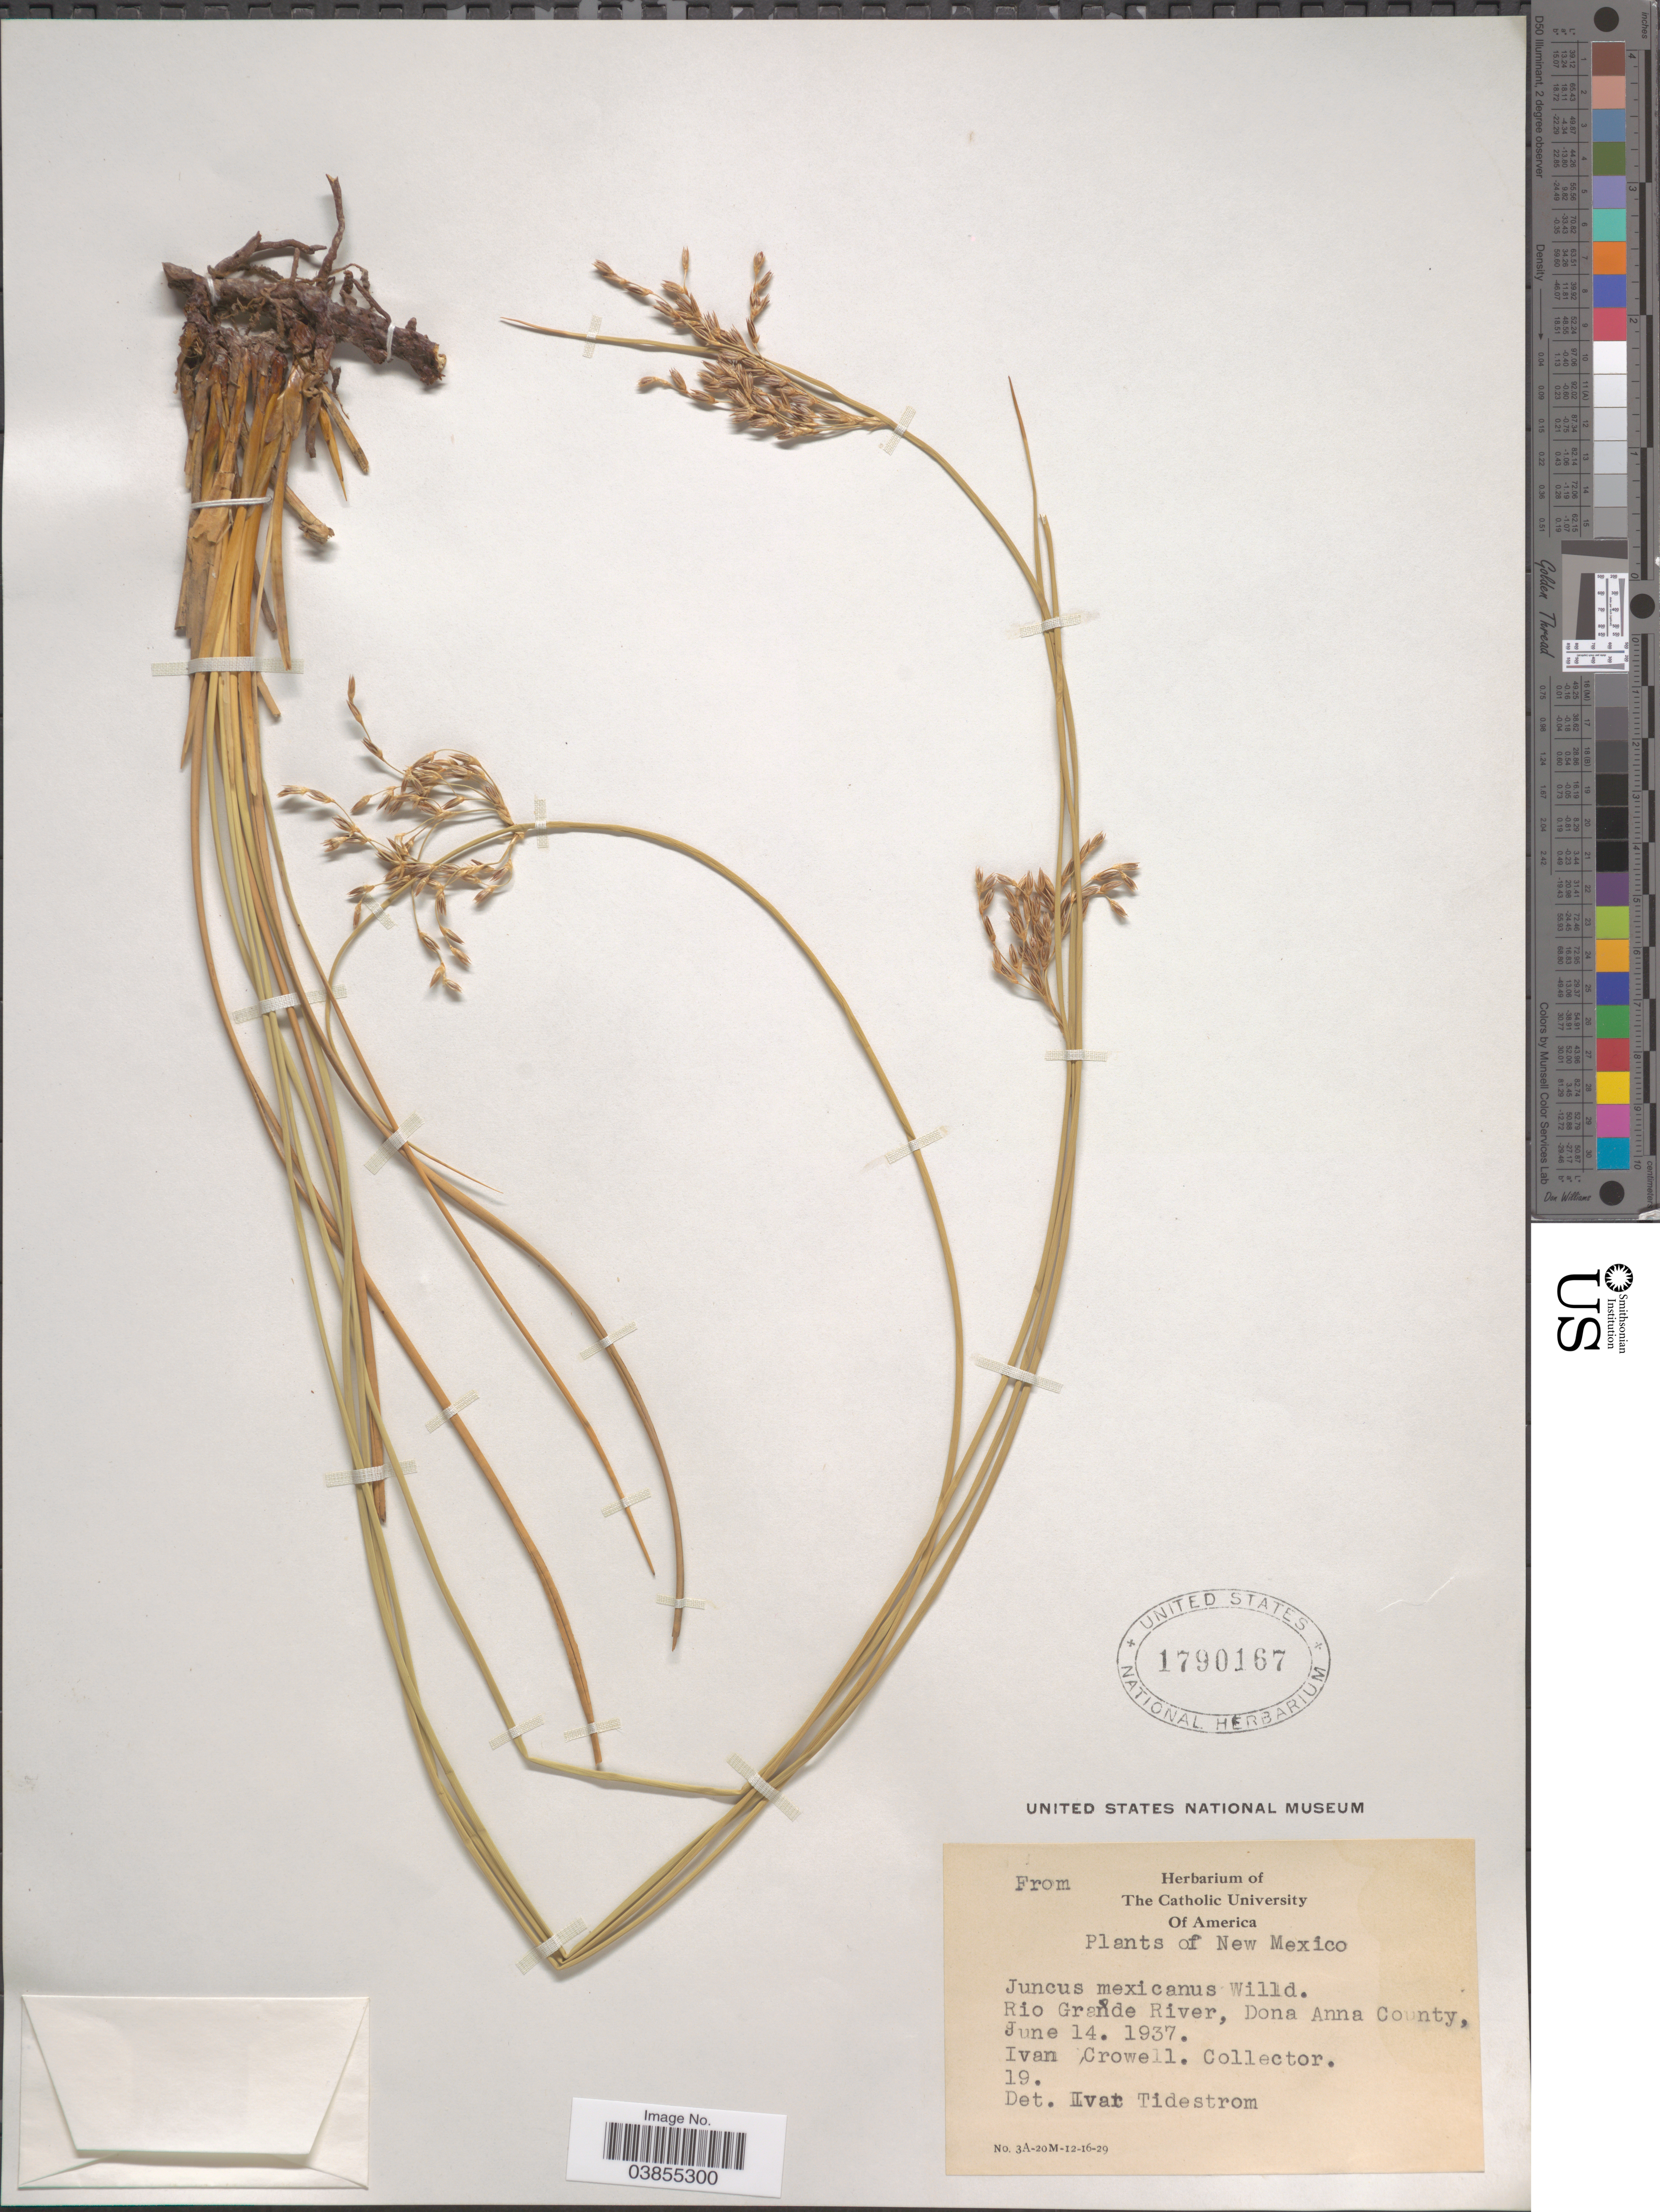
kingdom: Plantae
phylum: Tracheophyta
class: Liliopsida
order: Poales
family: Juncaceae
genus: Juncus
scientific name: Juncus mexicanus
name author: Willd. ex Schult. & Schult. f.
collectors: I. Crowell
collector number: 19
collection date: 1937-06-14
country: United States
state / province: New Mexico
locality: Rio Grande River, Dona Ana County.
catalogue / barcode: US 1790167